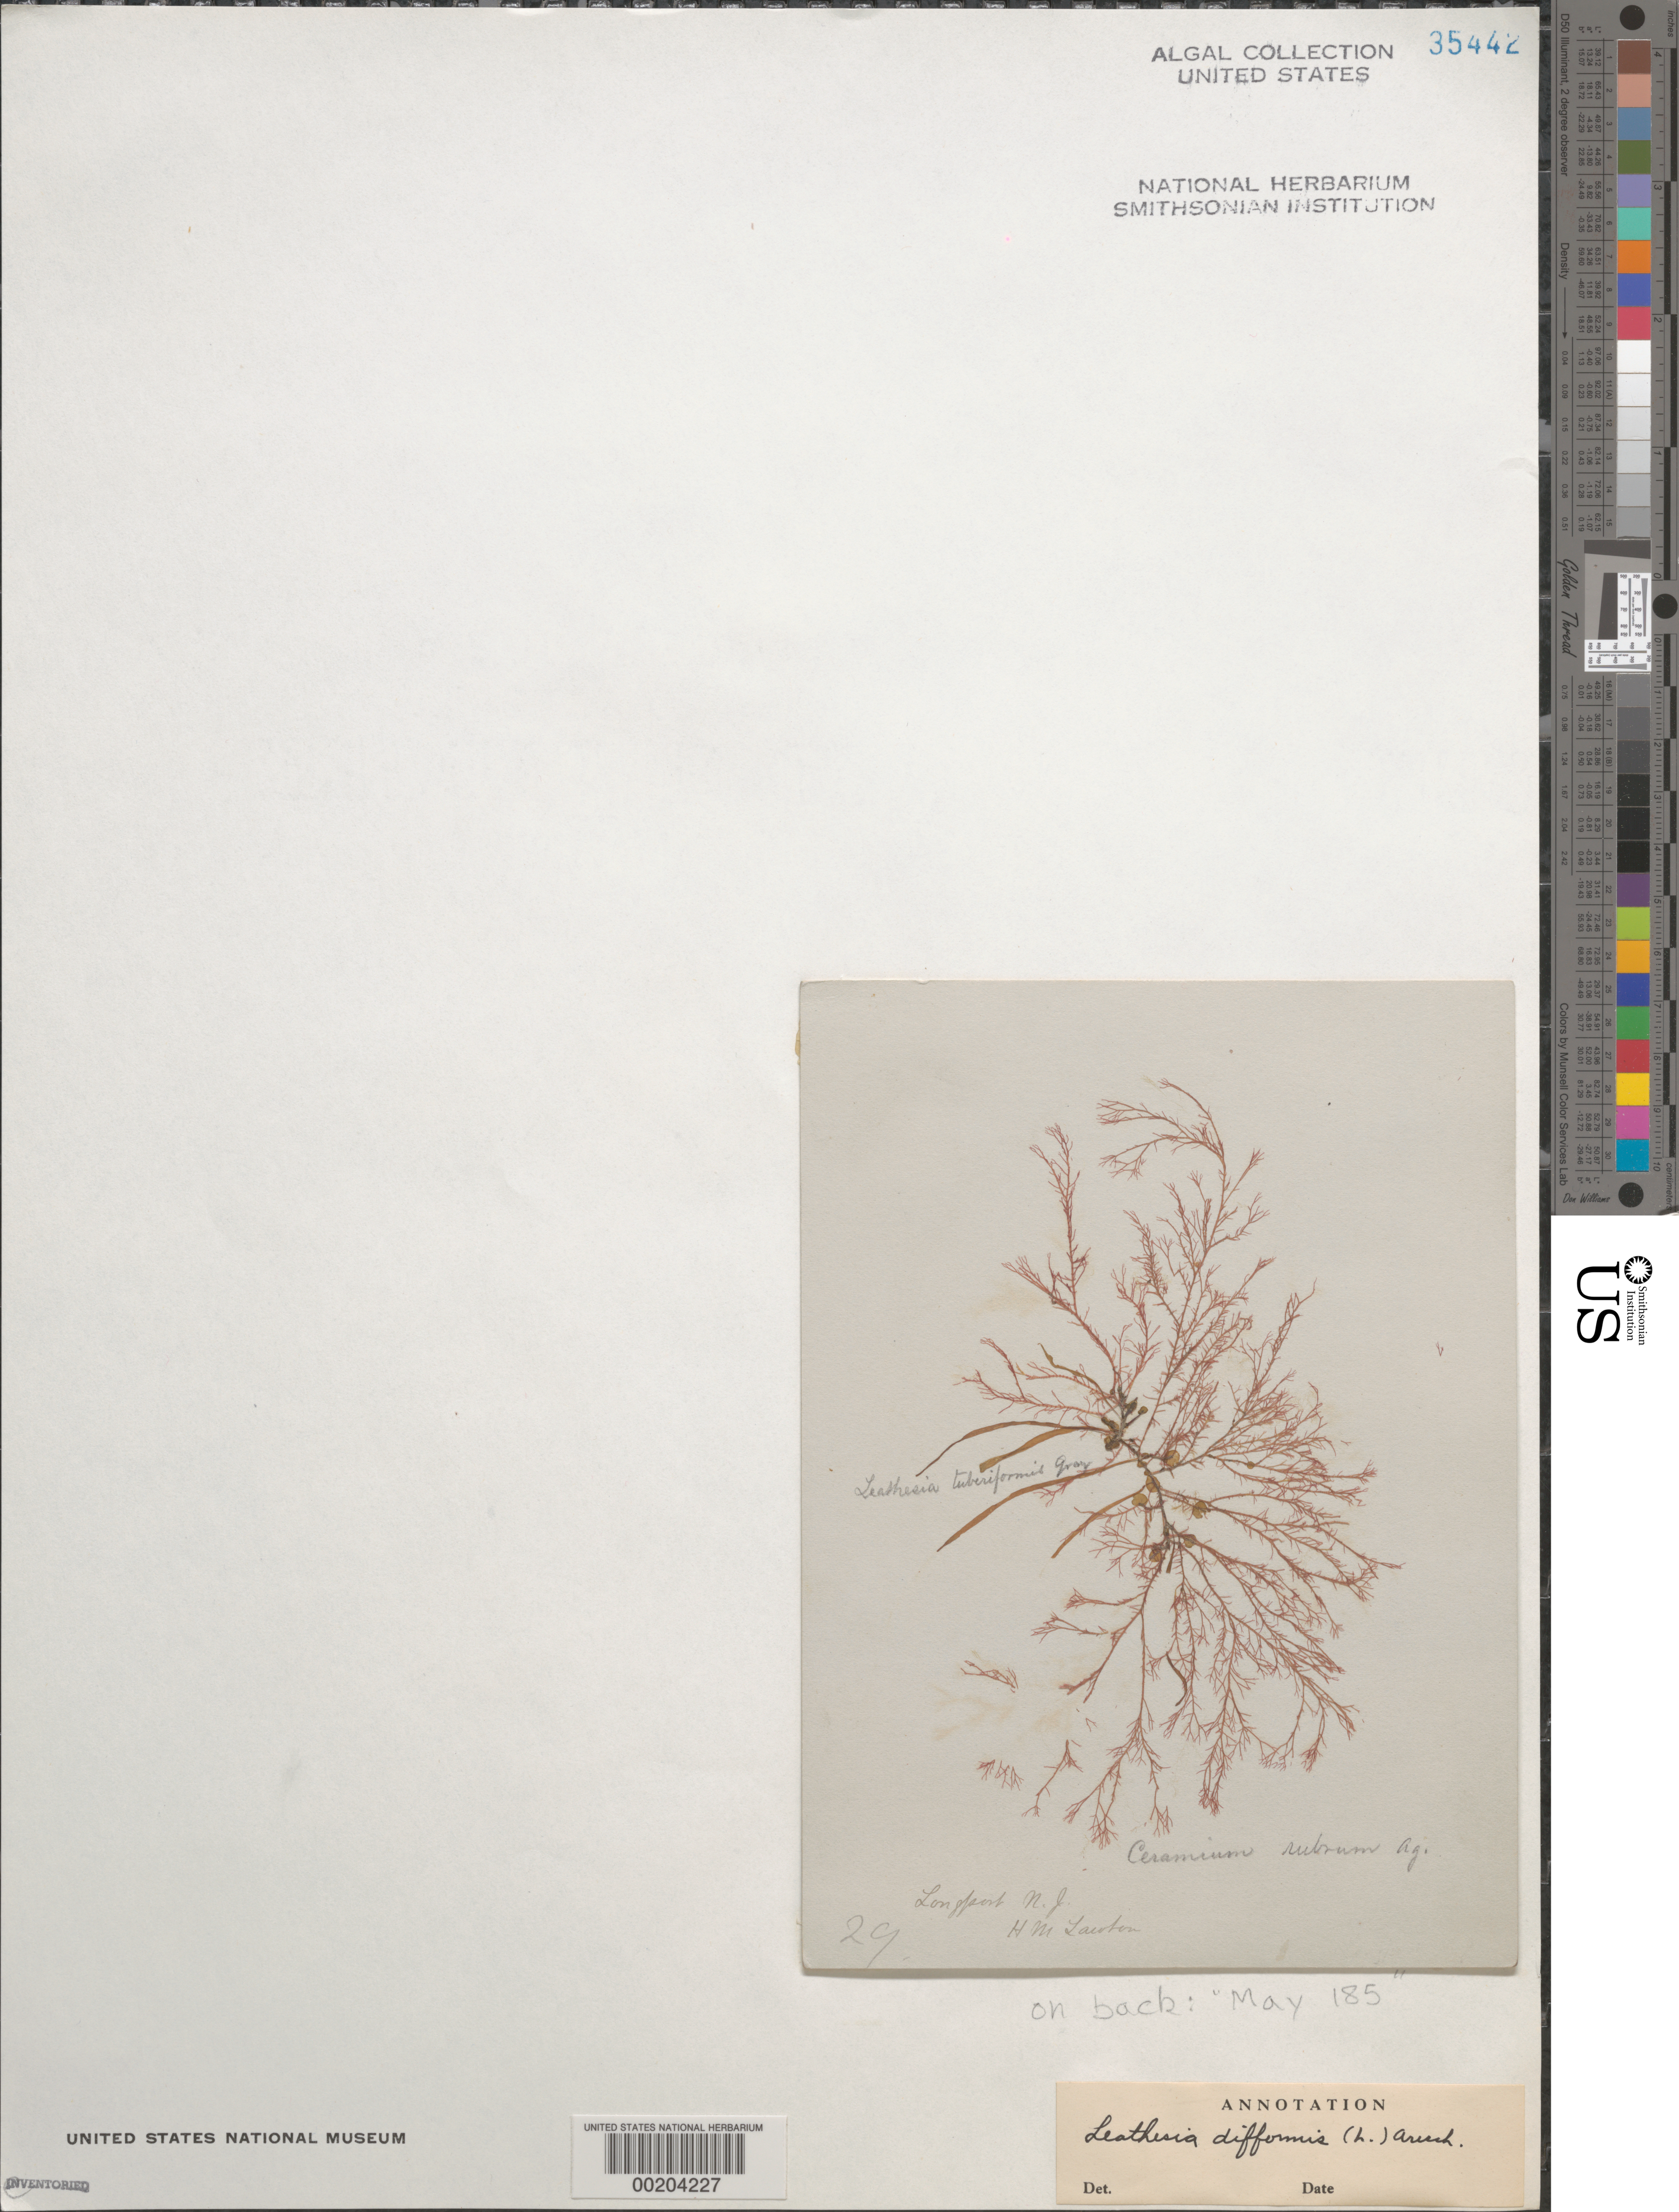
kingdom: Chromista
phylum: Ochrophyta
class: Phaeophyceae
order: Ectocarpales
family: Chordariaceae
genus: Leathesia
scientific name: Leathesia difformis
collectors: H. Lawton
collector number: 29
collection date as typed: May 185-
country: United States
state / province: New Jersey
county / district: Atlantic County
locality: Longport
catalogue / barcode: US 35442